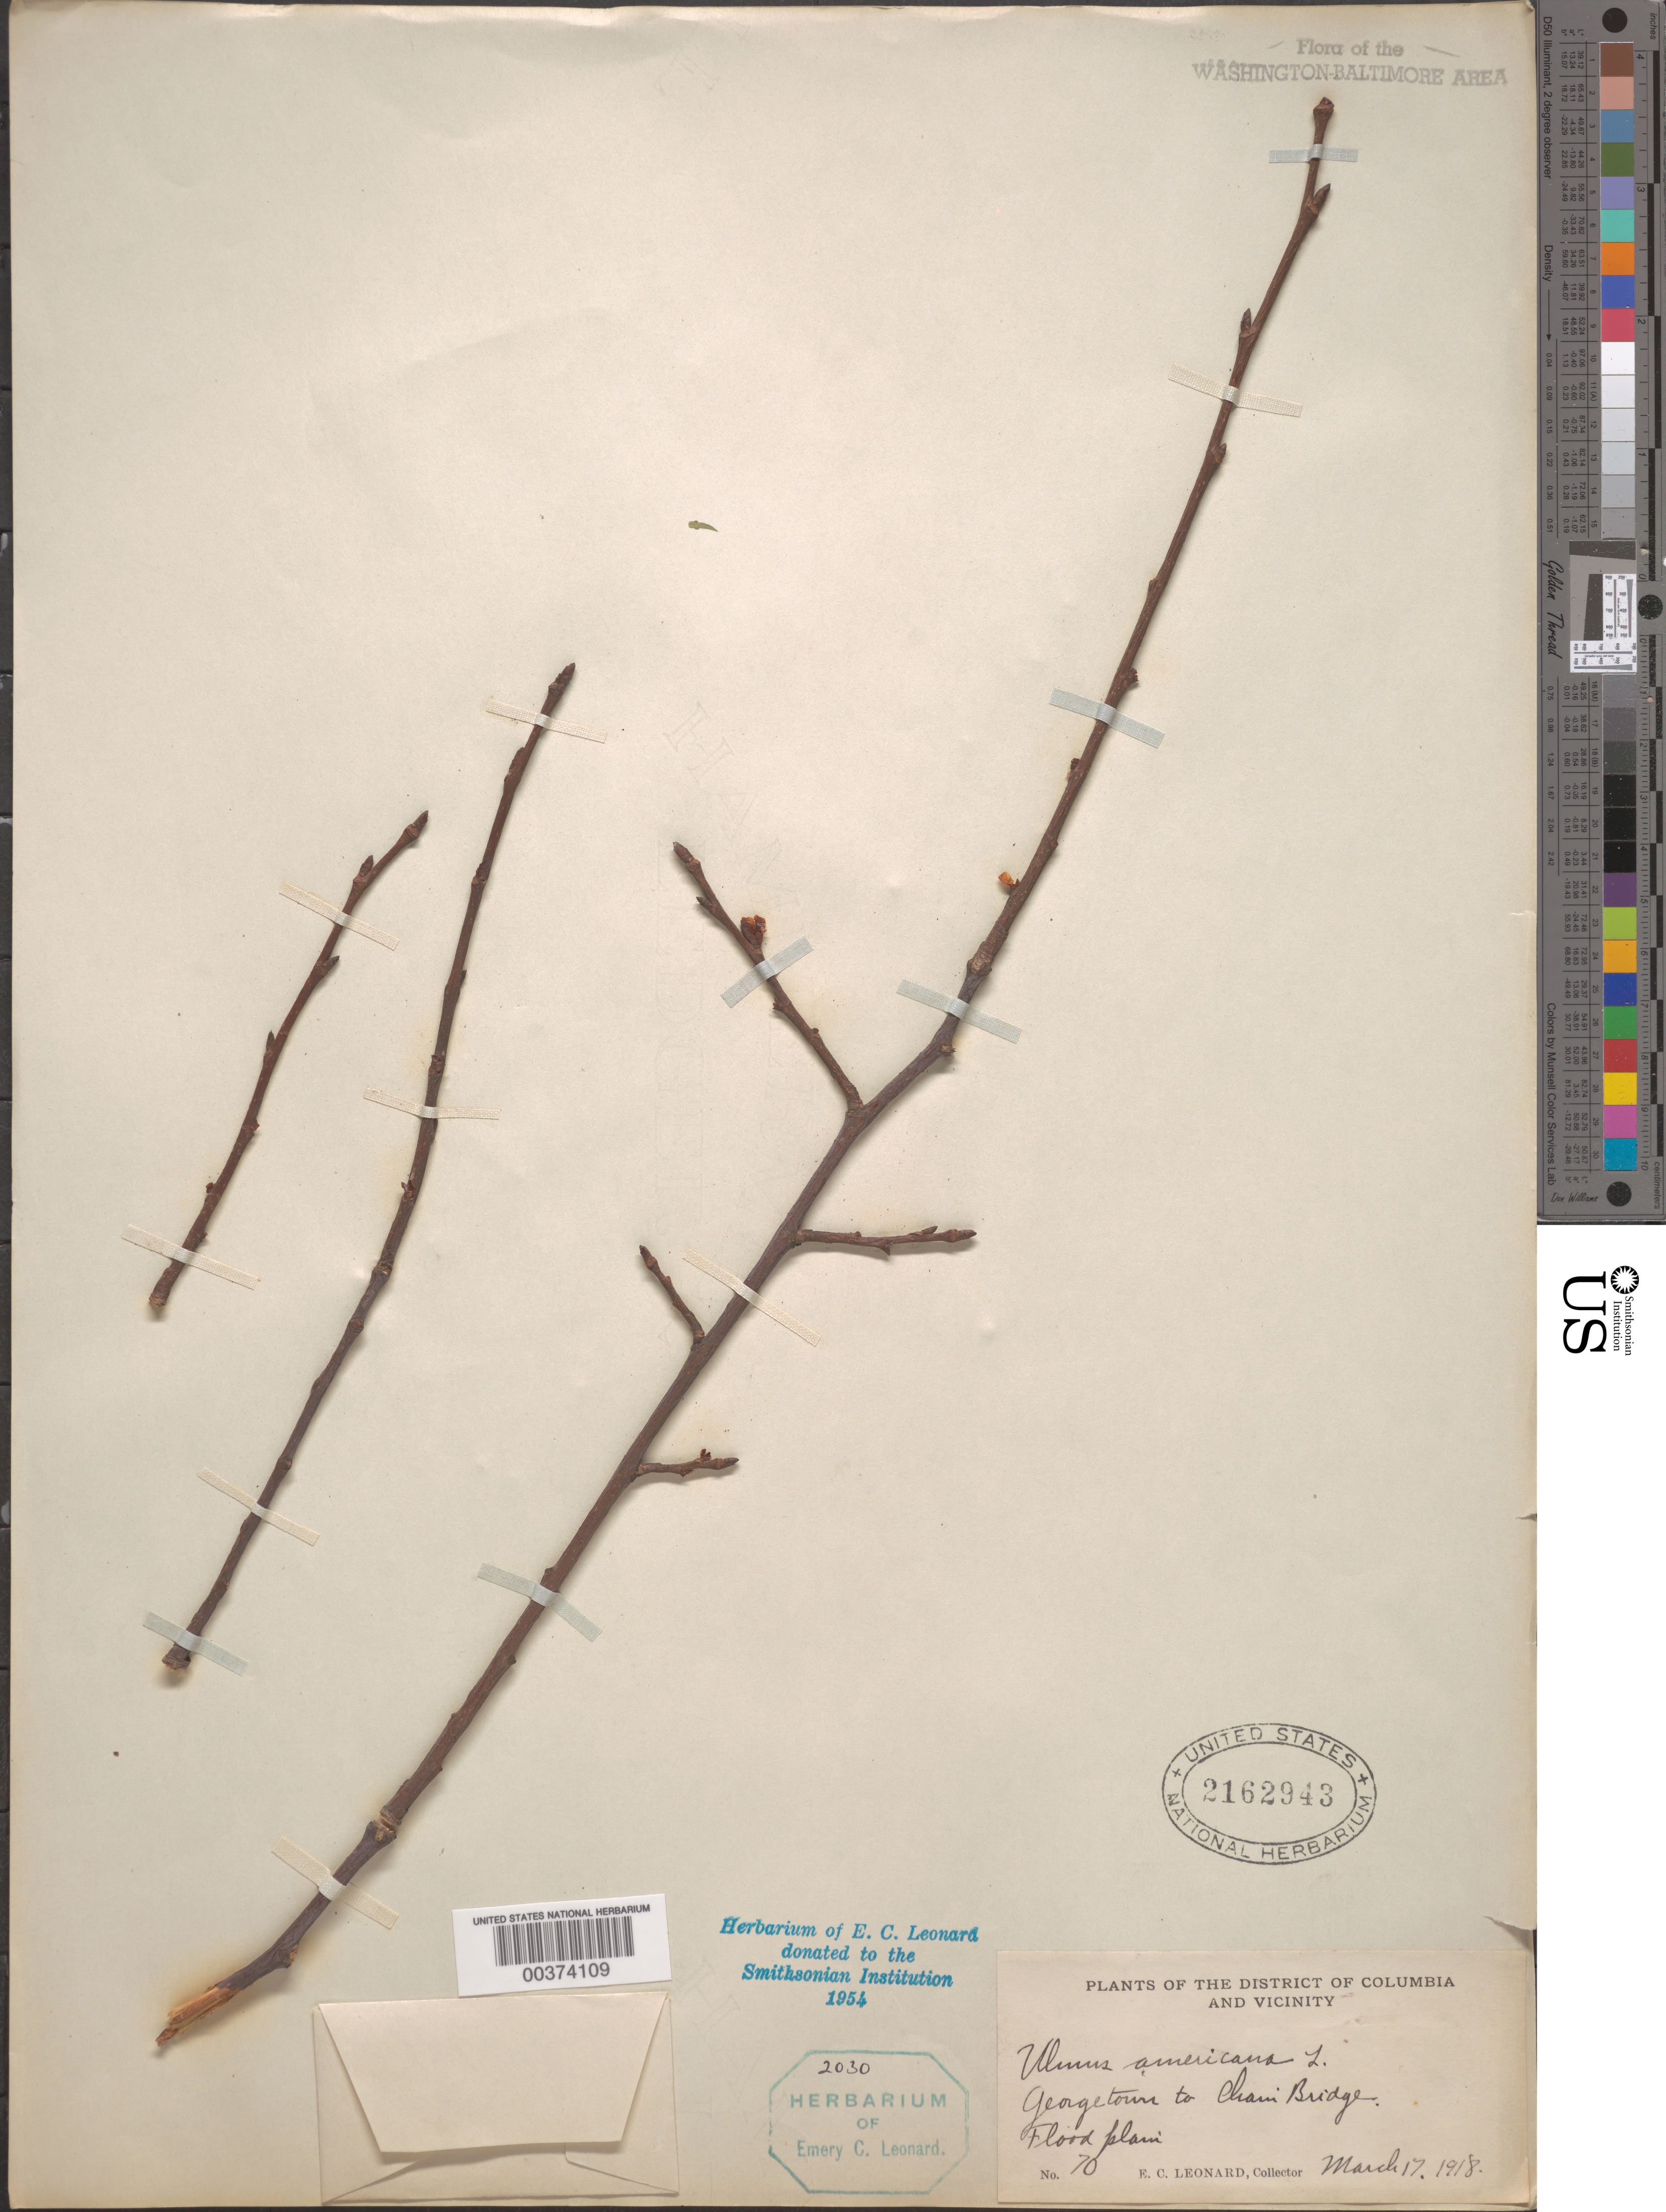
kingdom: Plantae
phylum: Tracheophyta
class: Magnoliopsida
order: Rosales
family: Ulmaceae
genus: Ulmus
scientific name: Ulmus americana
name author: L.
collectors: E. C. Leonard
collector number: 70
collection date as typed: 17 Mar 1918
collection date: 1918-03-17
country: United States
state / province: District of Columbia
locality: Georgetown to Chain Bridge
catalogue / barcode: US 2162943